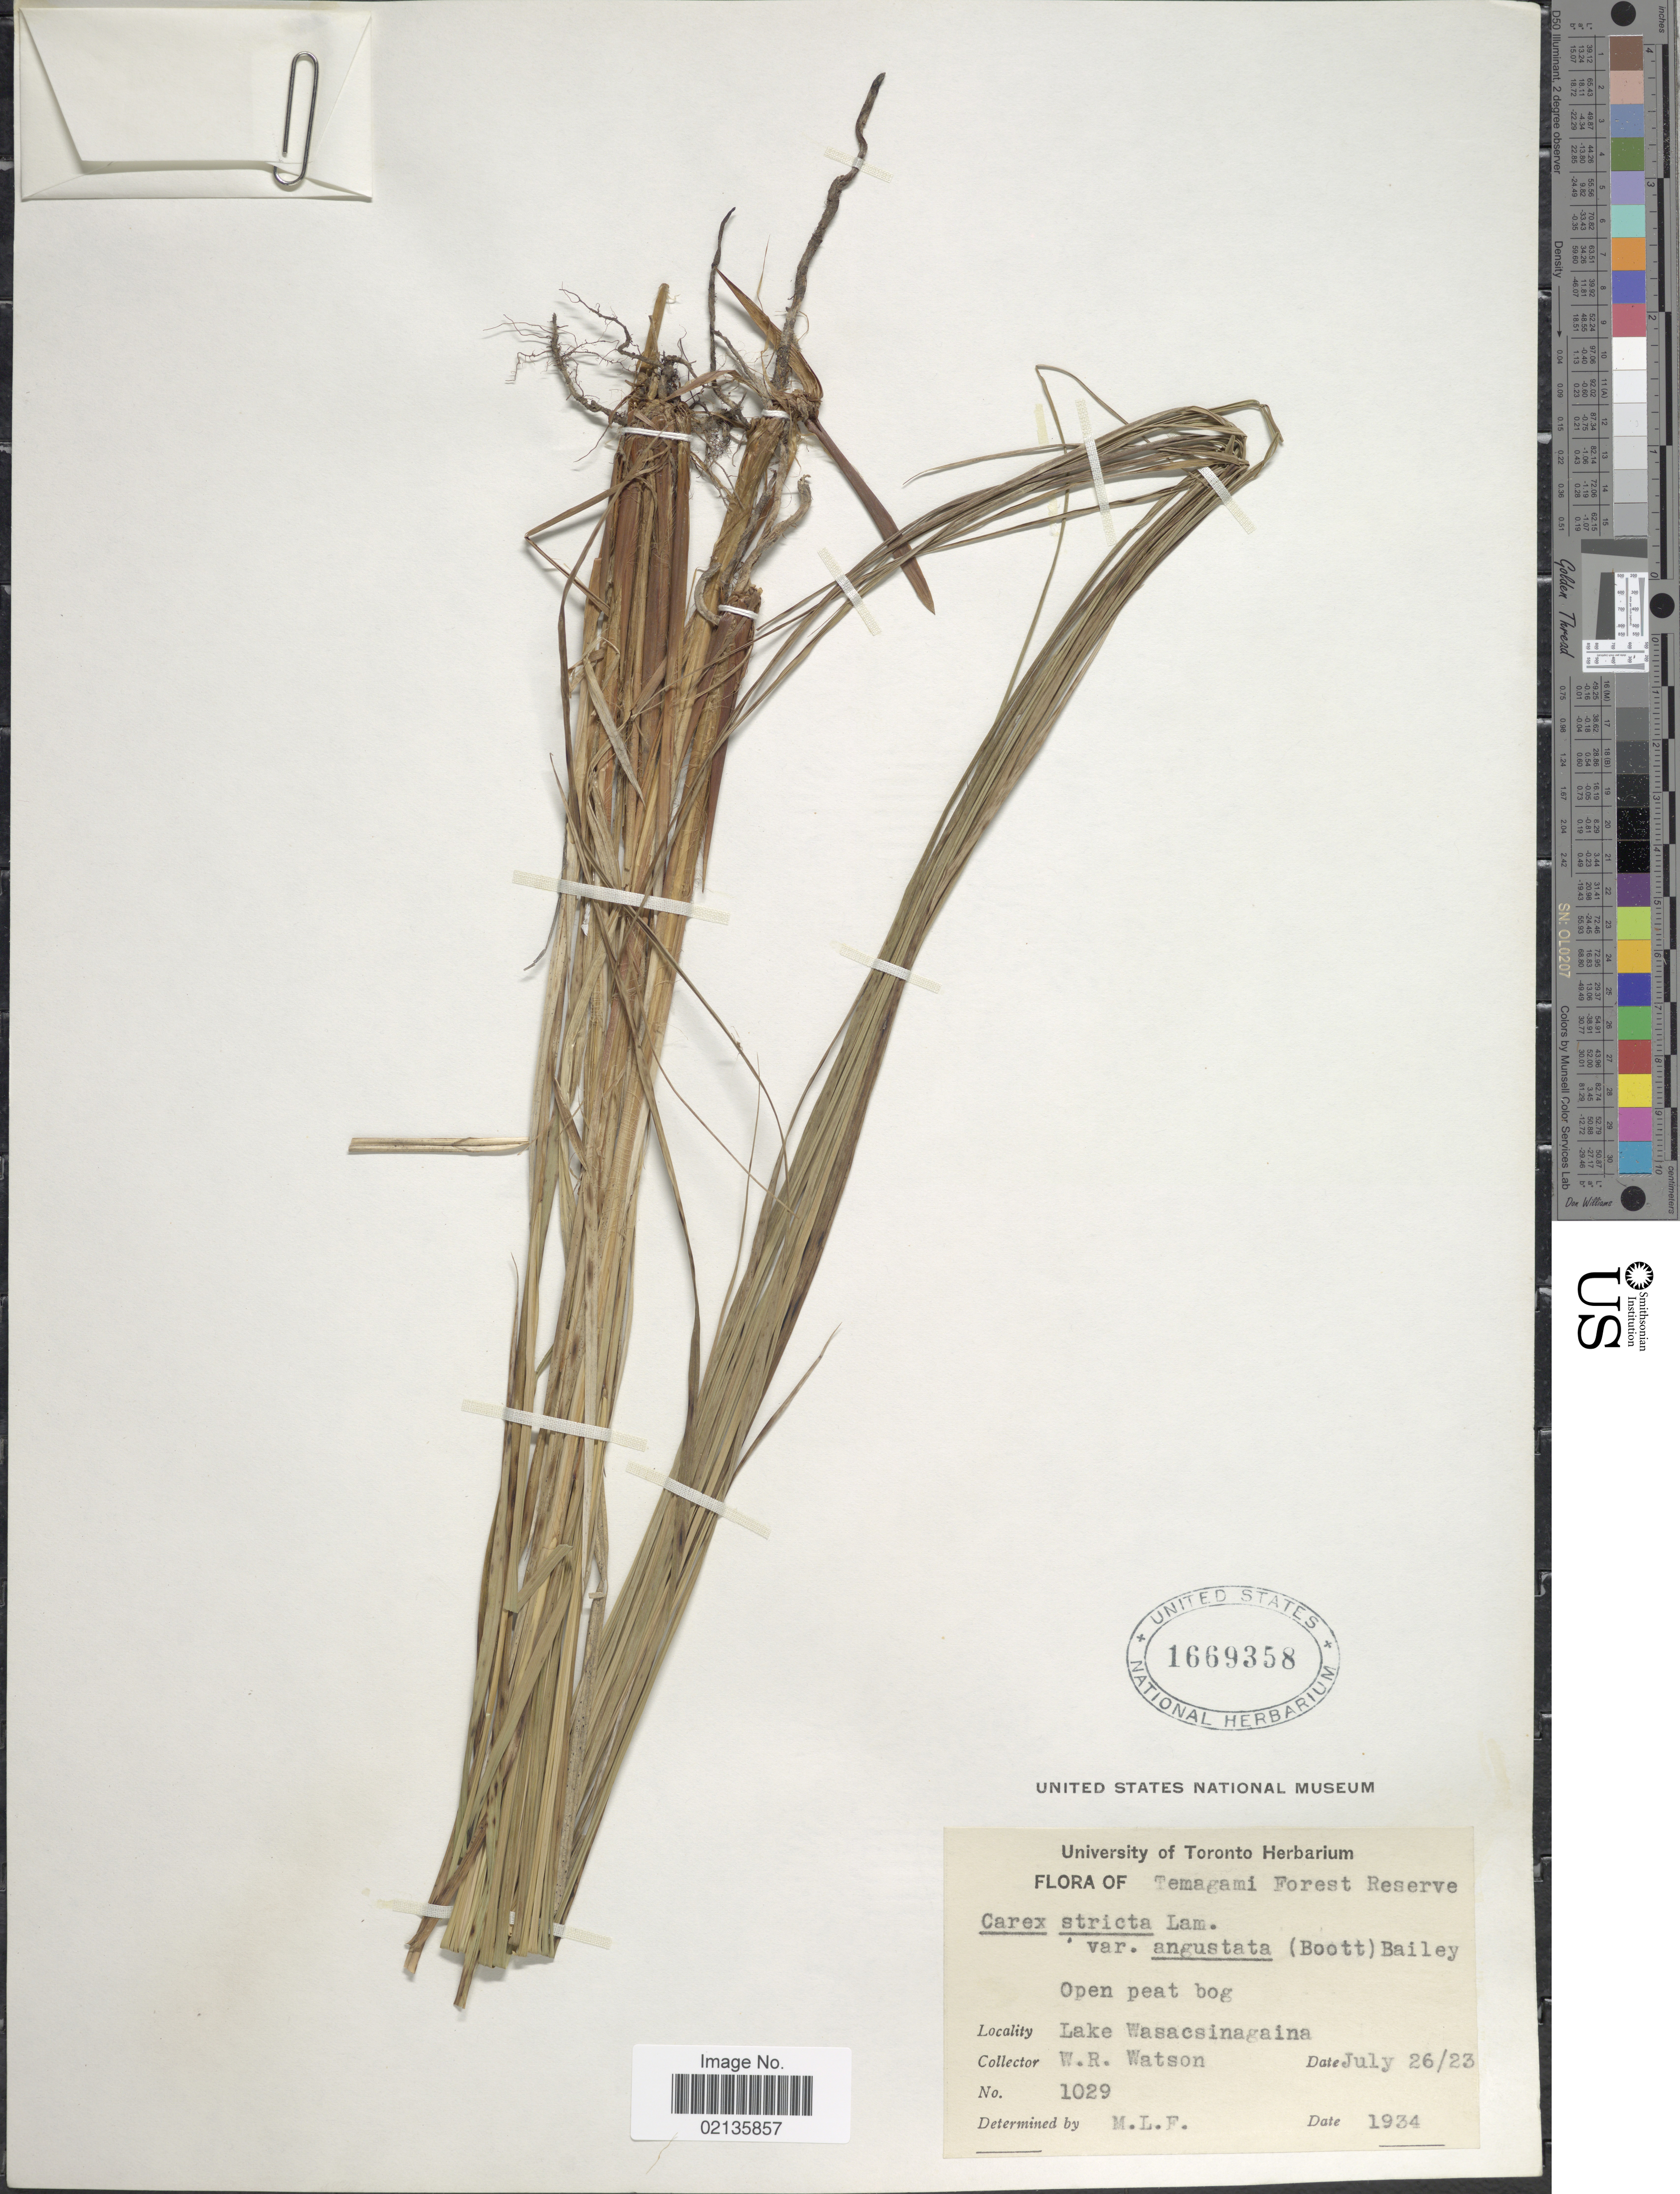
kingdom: Plantae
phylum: Tracheophyta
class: Liliopsida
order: Poales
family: Cyperaceae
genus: Carex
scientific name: Carex stricta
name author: Lam.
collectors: W. R. Watson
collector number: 1029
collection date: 1923-07-26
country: Canada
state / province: Ontario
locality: Temagami Forest Reserve, Lake Wasacsinagaina.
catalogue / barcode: US 1669358